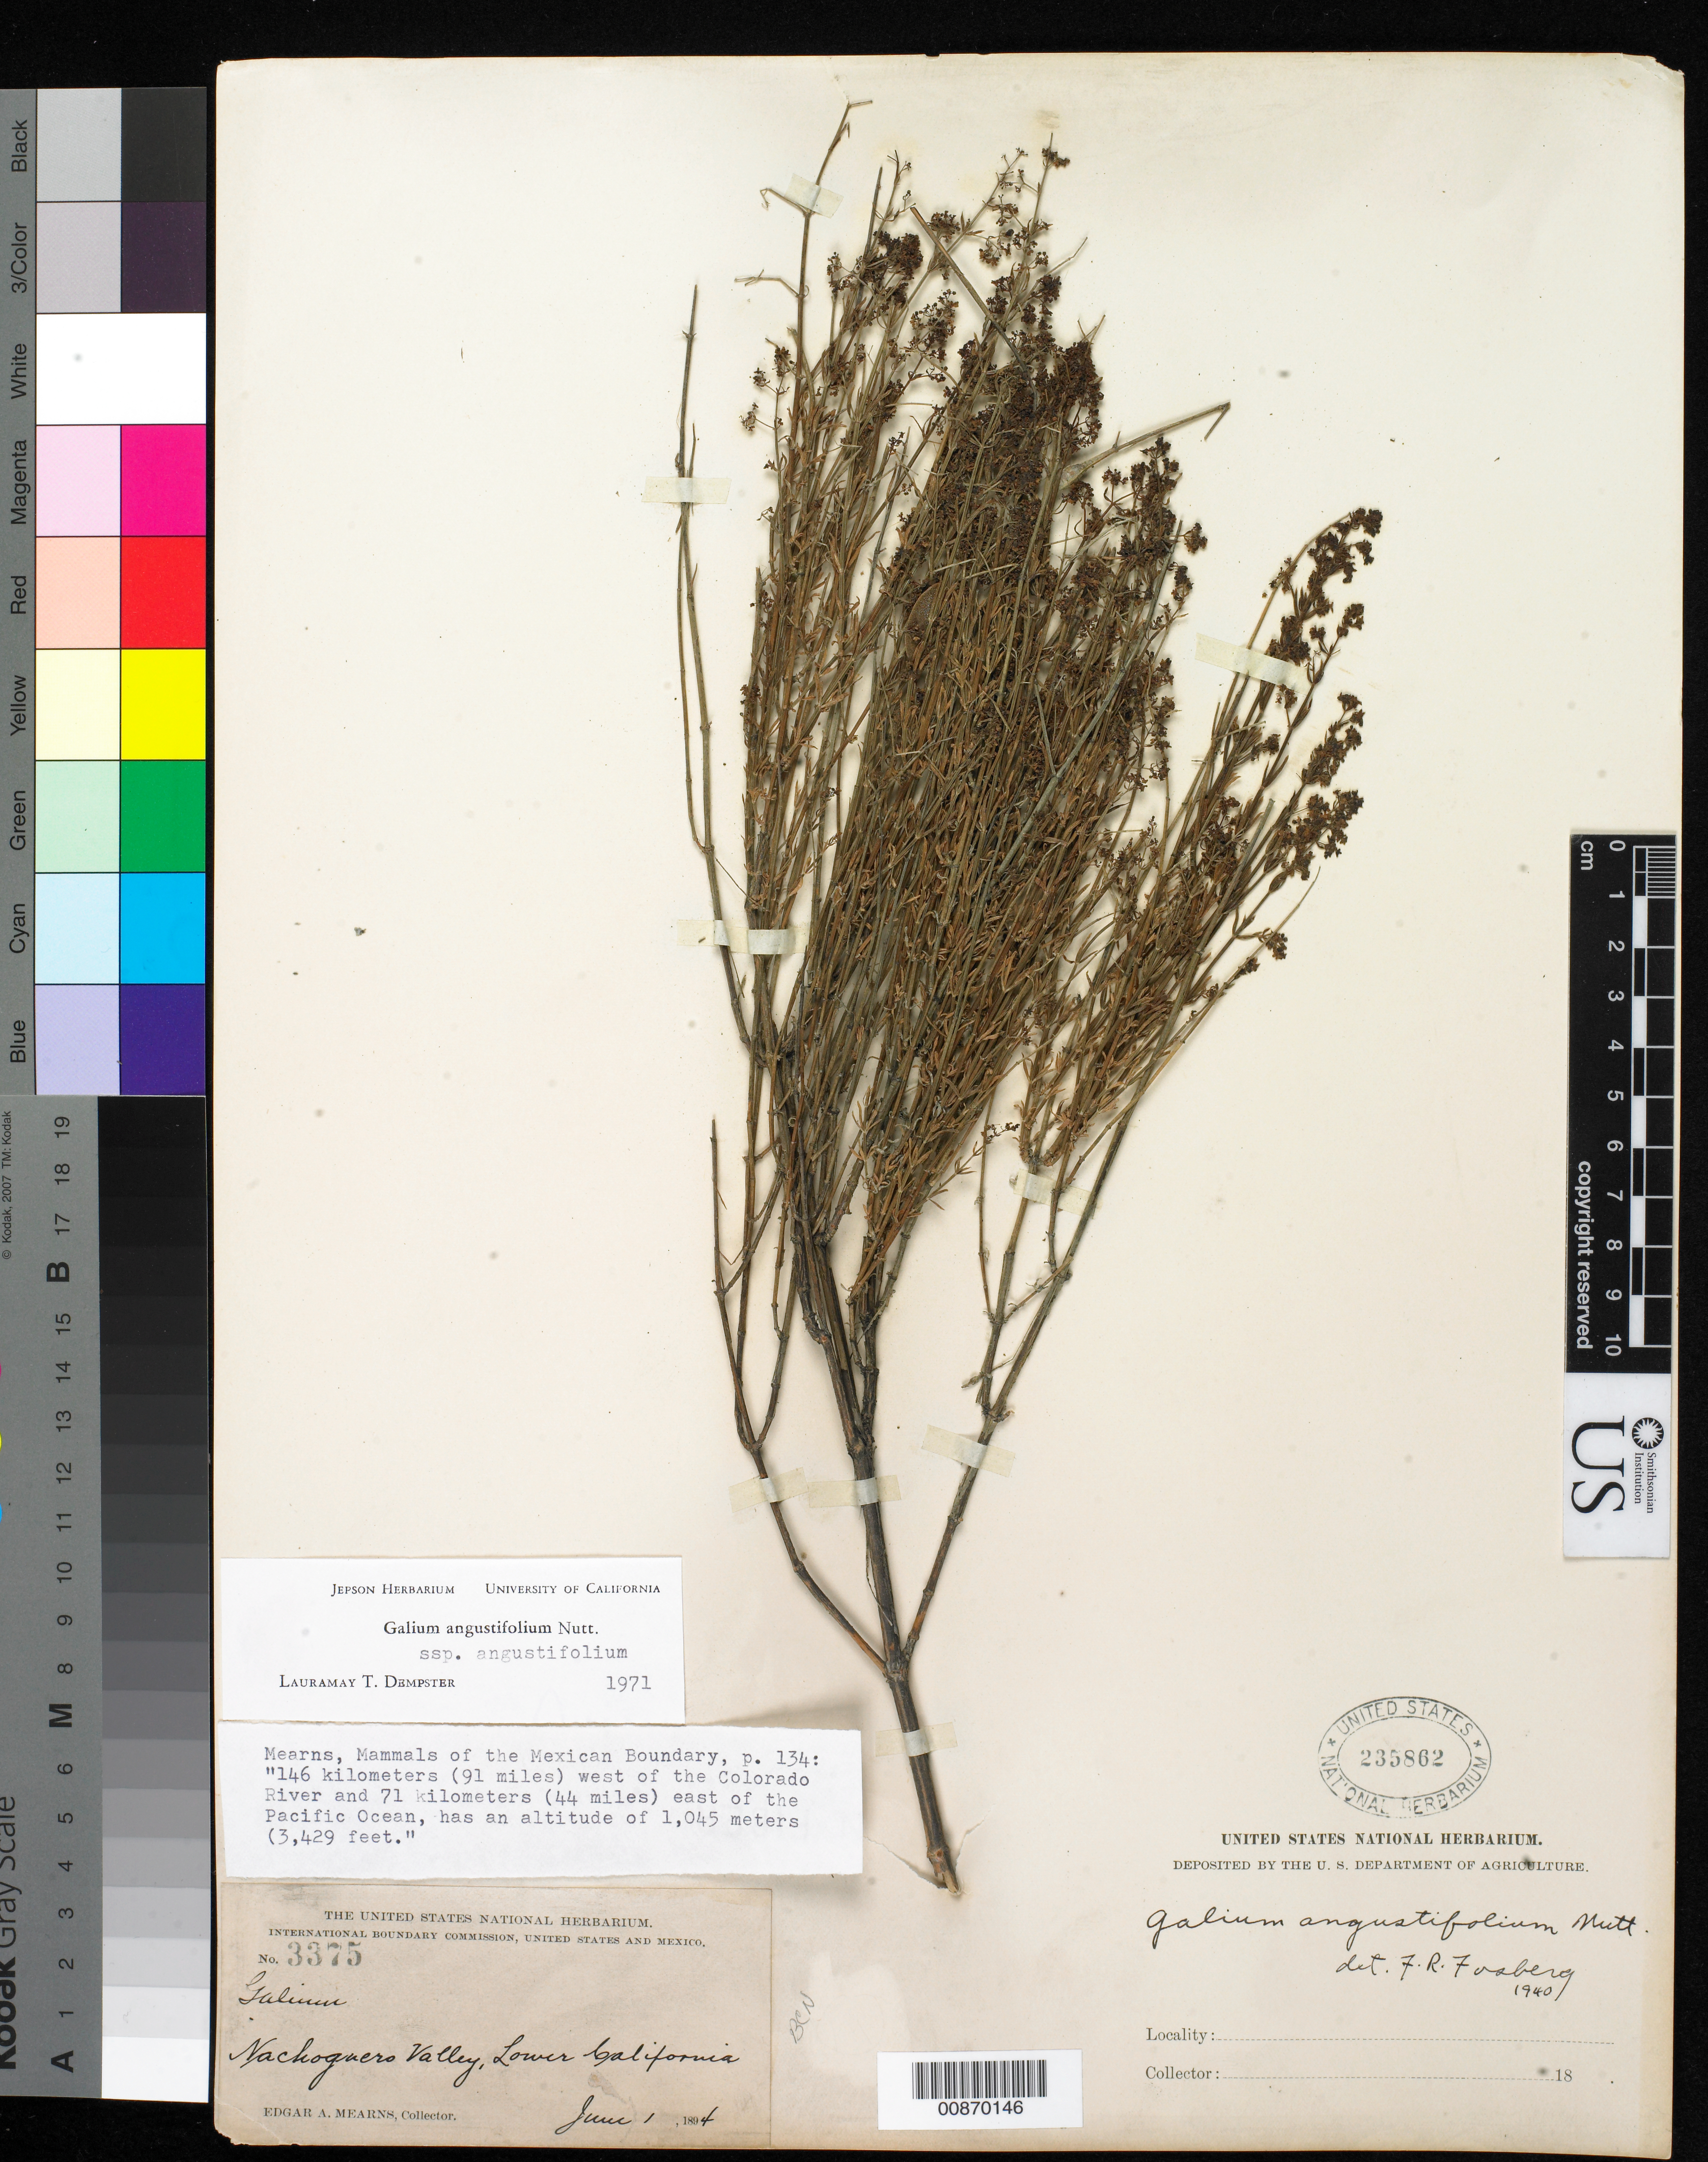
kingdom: Plantae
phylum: Tracheophyta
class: Magnoliopsida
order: Gentianales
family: Rubiaceae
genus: Galium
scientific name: Galium angustifolium subsp. angustifolium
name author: Nutt.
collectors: E. A. Mearns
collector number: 3375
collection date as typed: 01 Jun 1894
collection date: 1894-06-01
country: Mexico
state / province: Baja California Norte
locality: Nachoguero Valley, Baja California.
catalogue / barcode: US 235862